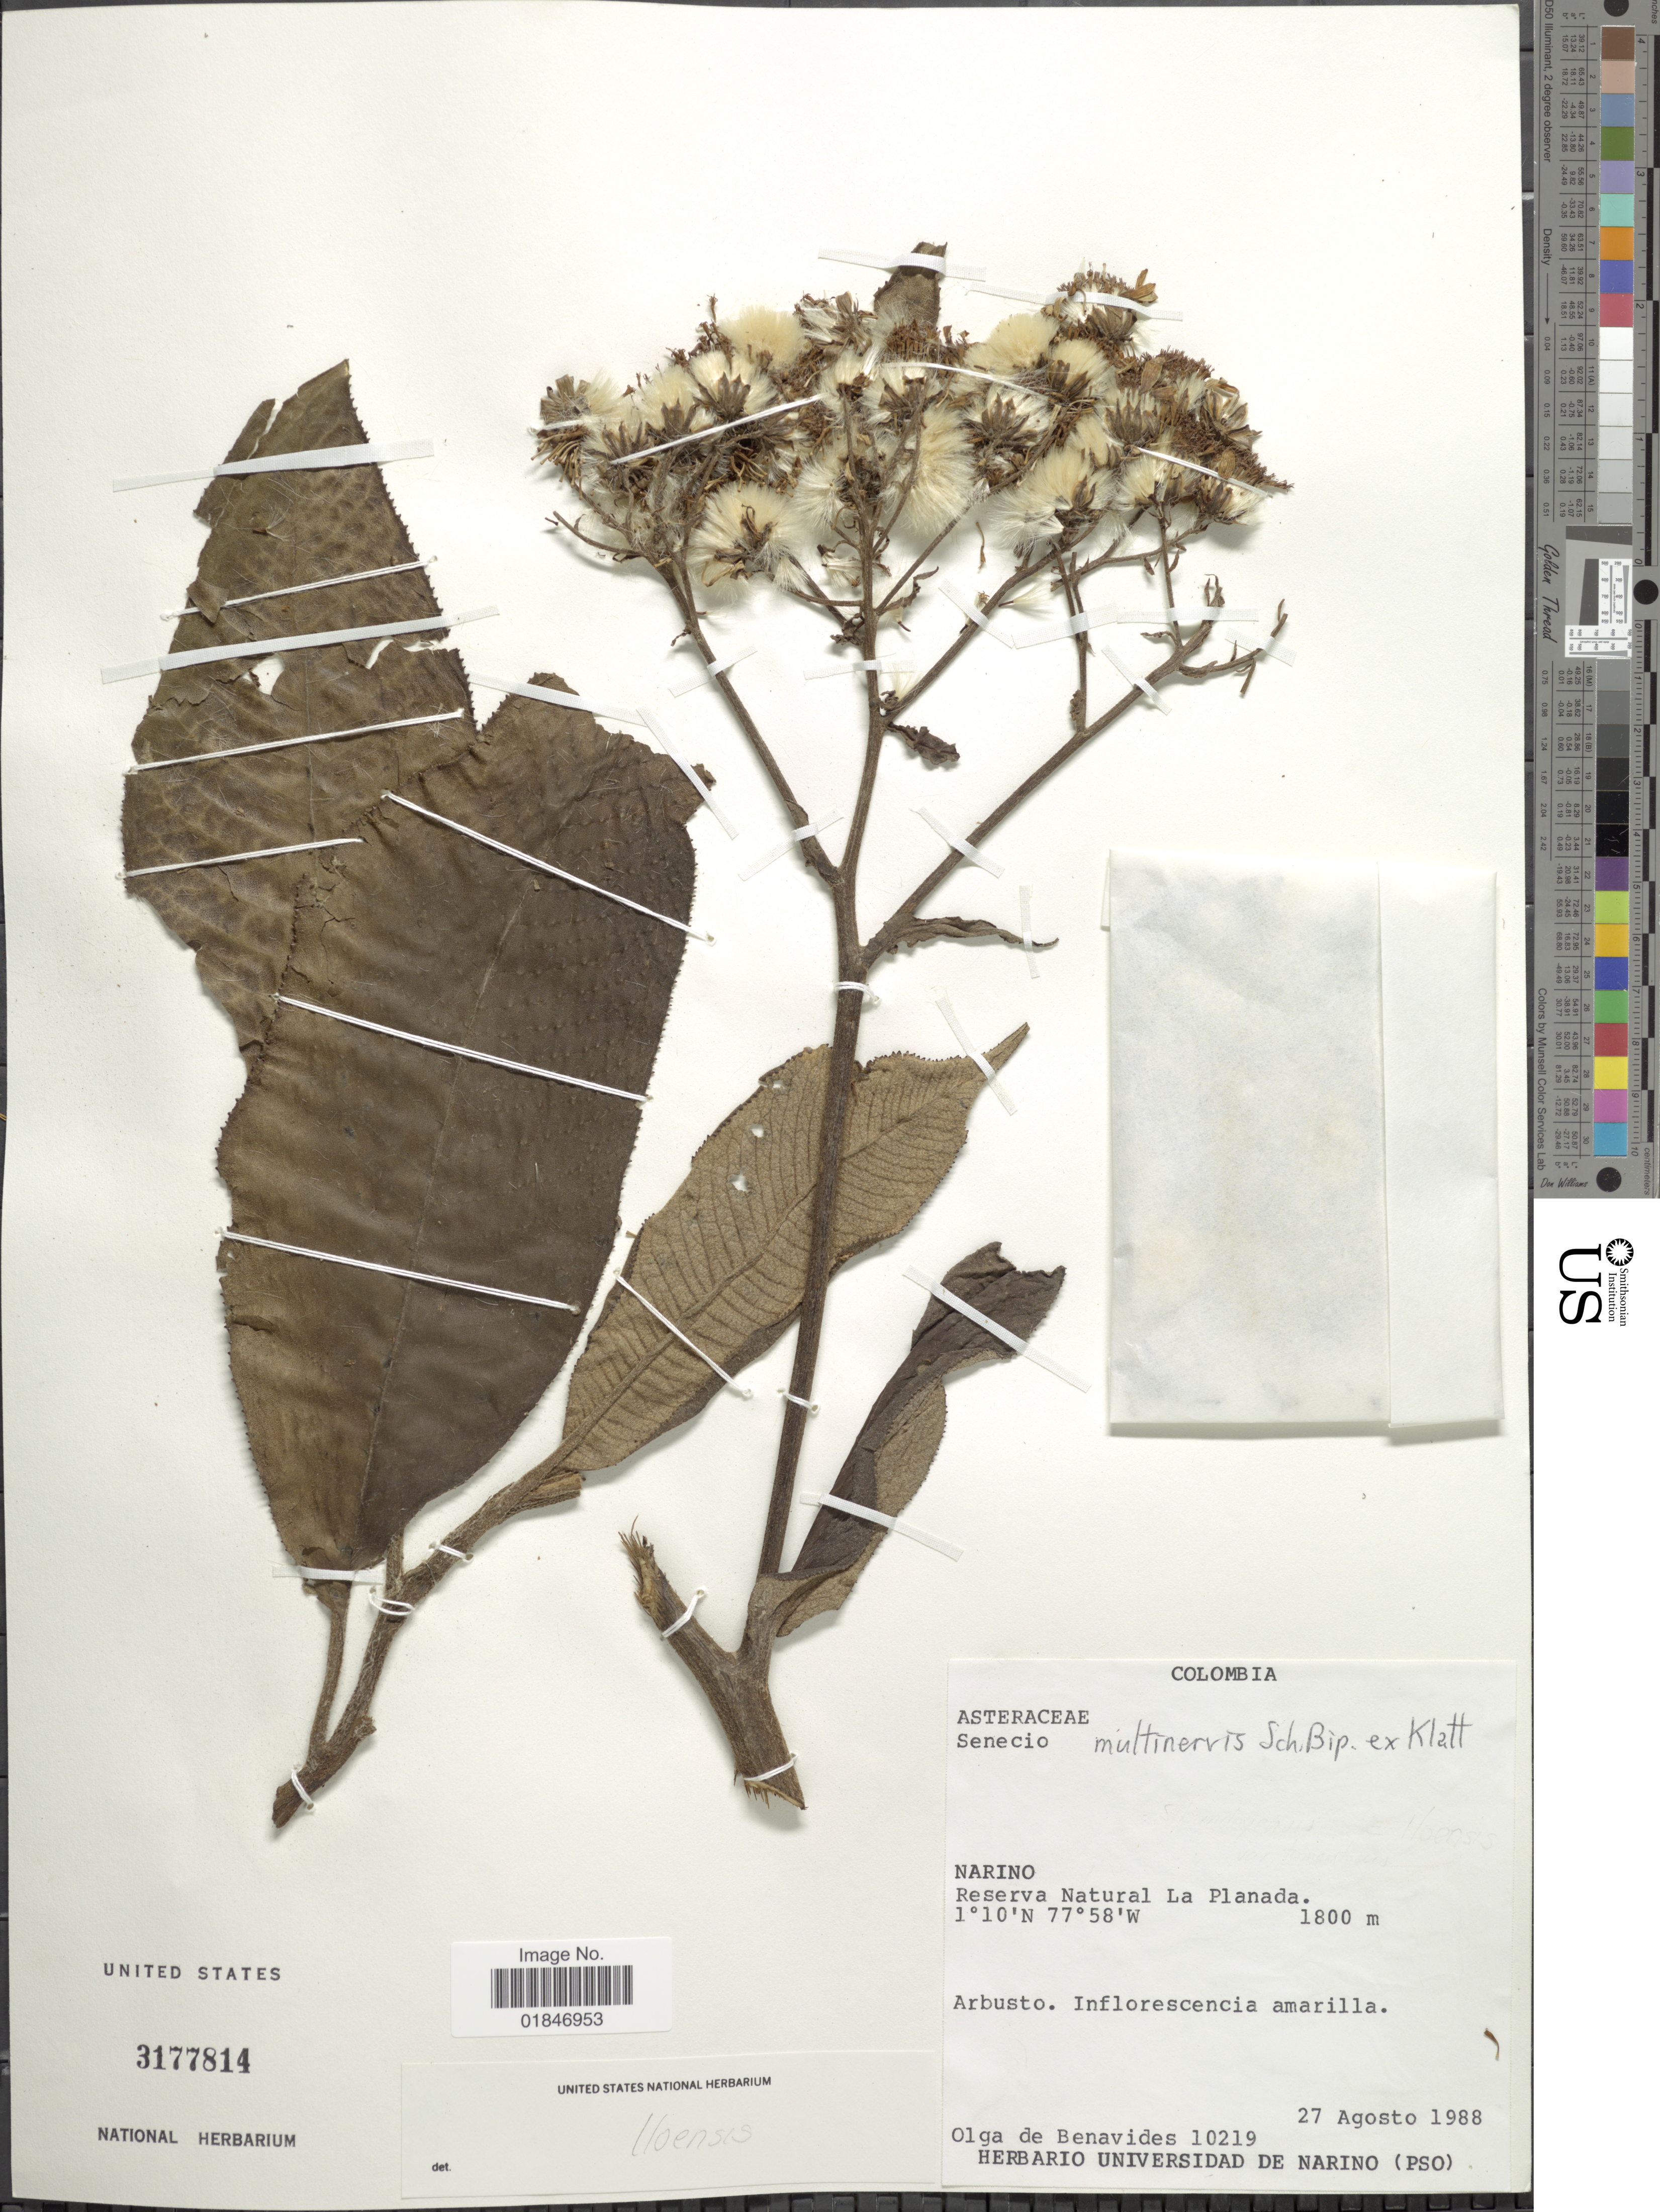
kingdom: Plantae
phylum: Tracheophyta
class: Magnoliopsida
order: Asterales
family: Asteraceae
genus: Dendrophorbium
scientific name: Dendrophorbium iloense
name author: (Hieron.) C. Jeffrey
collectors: Olga S. de Benavides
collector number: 10219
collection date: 1988-08-27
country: Colombia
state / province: Nariño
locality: Narino. Reserva Natural La Planada.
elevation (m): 1800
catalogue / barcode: US 3177814